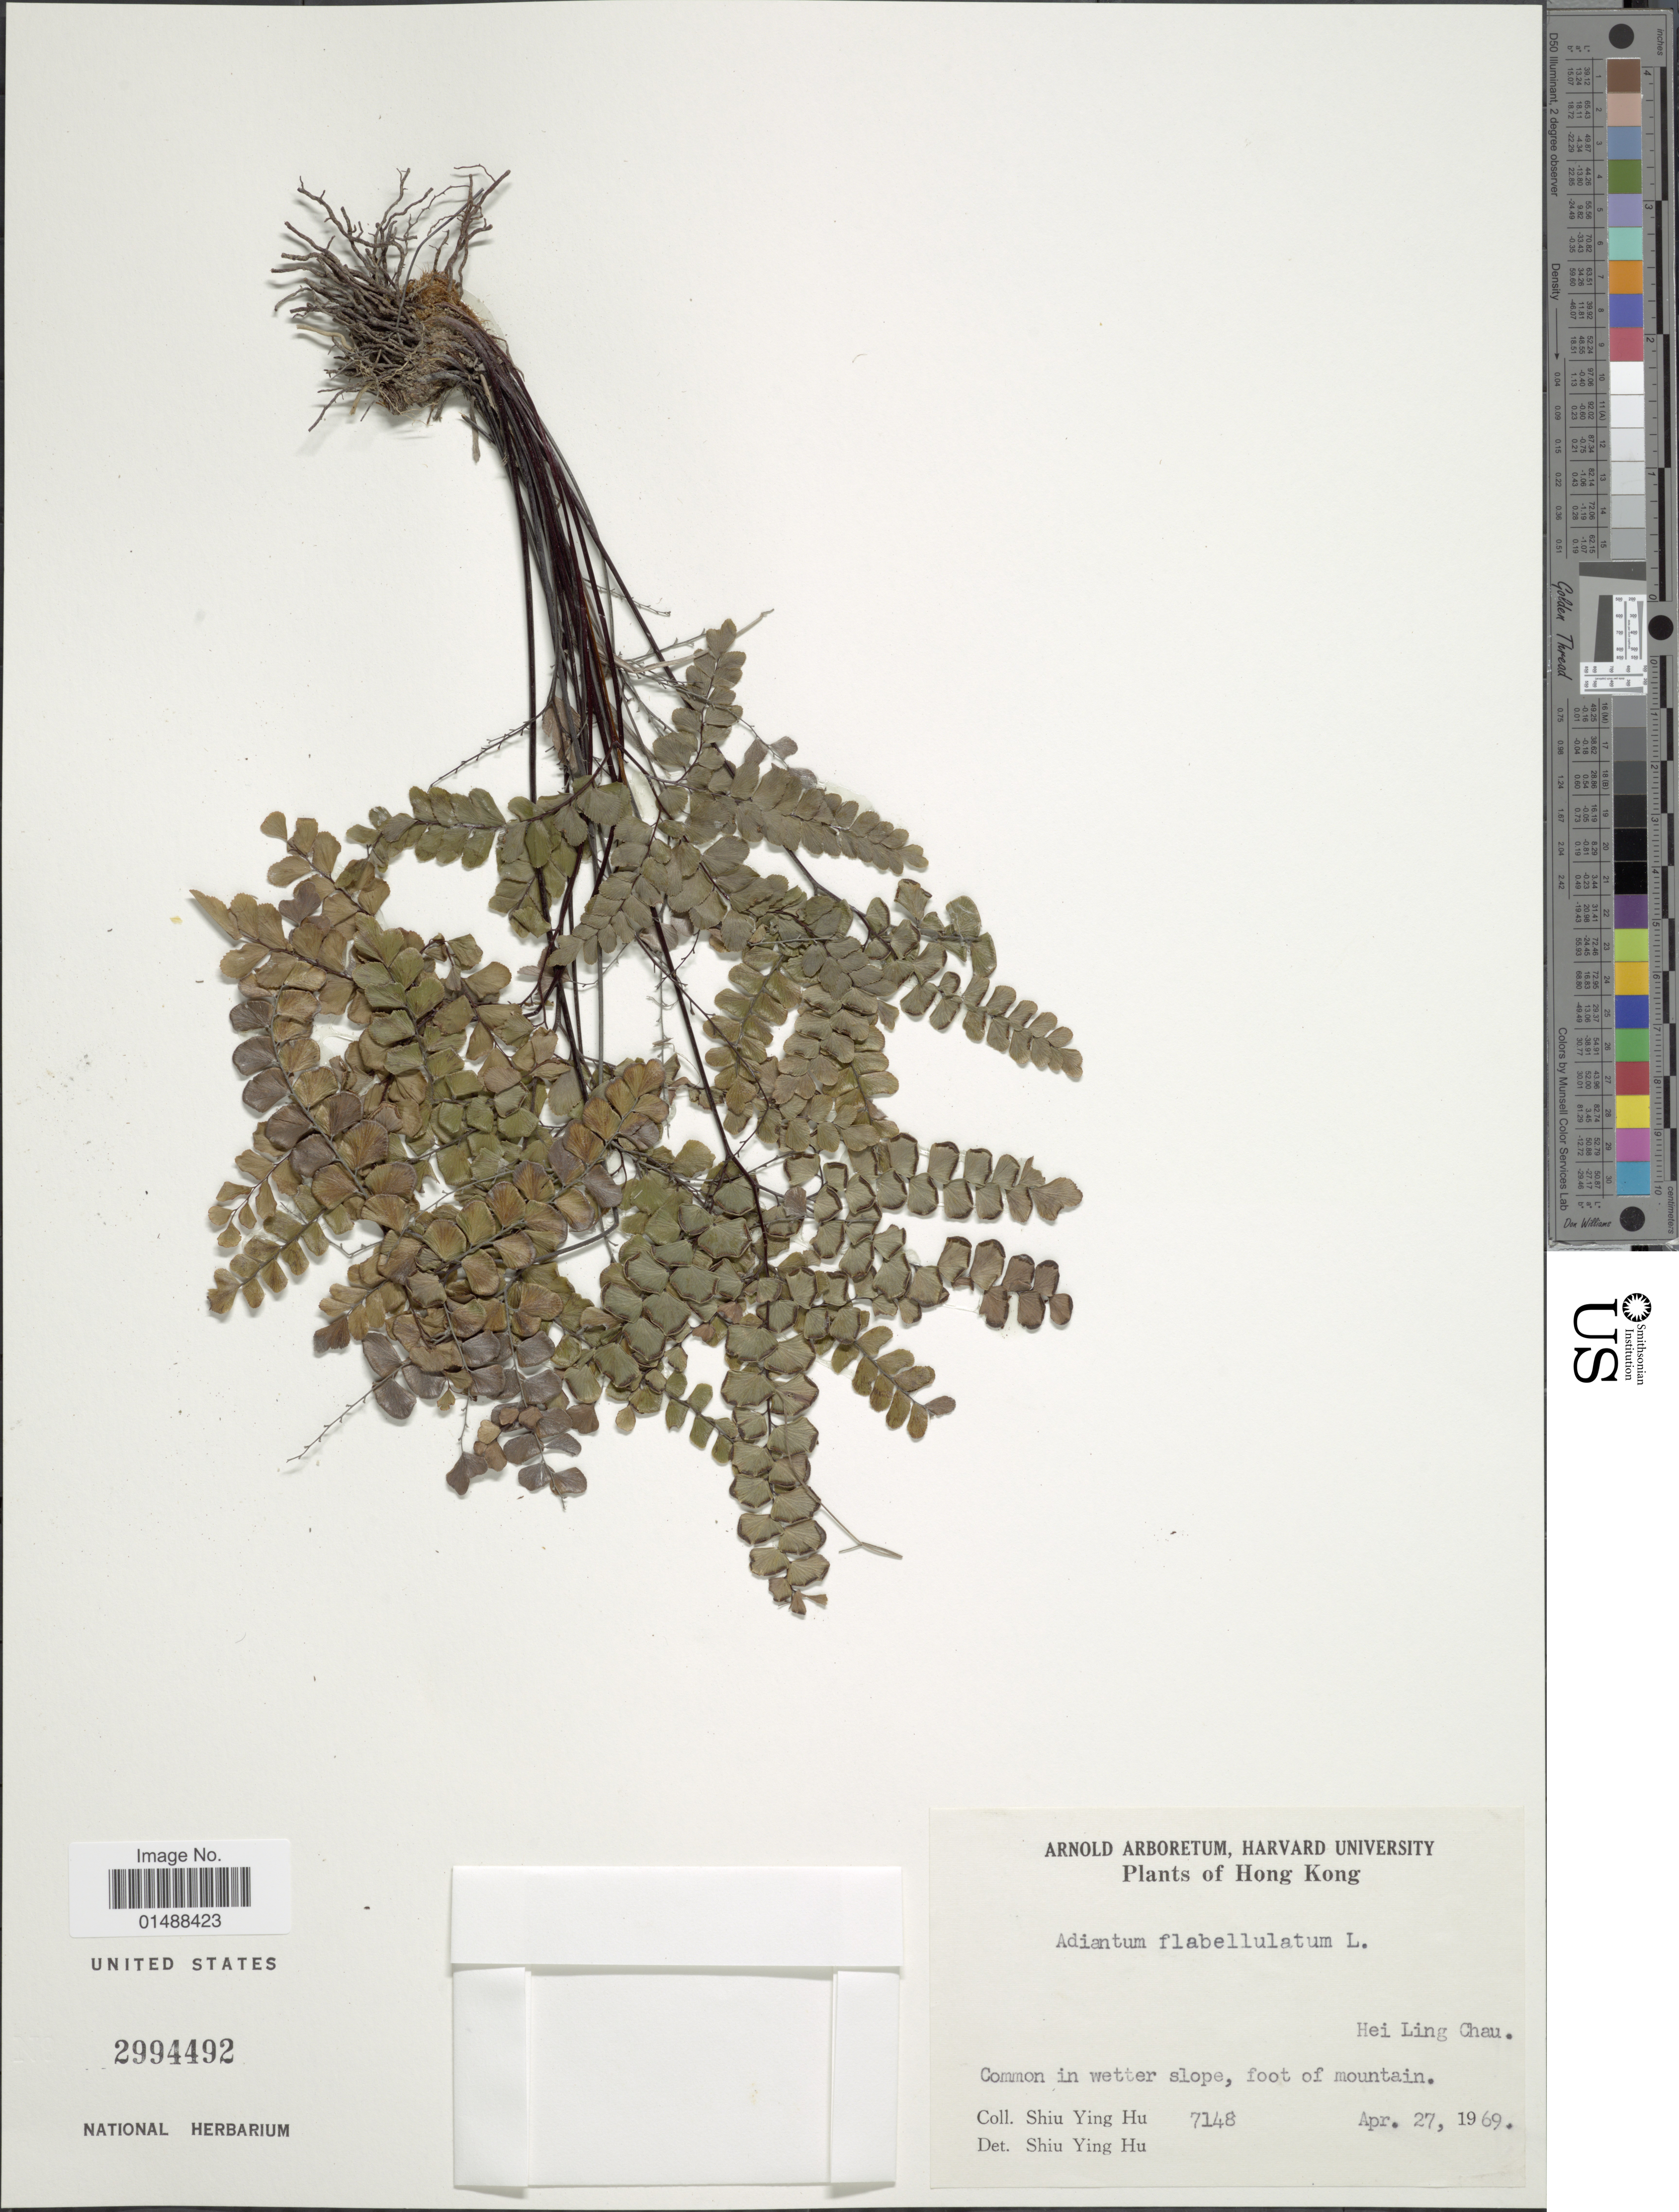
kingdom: Plantae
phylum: Tracheophyta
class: Polypodiopsida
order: Polypodiales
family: Pteridaceae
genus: Adiantum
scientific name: Adiantum flabellulatum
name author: L.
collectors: S. Y. Hu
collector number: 7148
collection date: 1969-04-27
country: China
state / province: Hong Kong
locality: Hong Kong, Hei Ling Chau.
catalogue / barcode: US 2994492